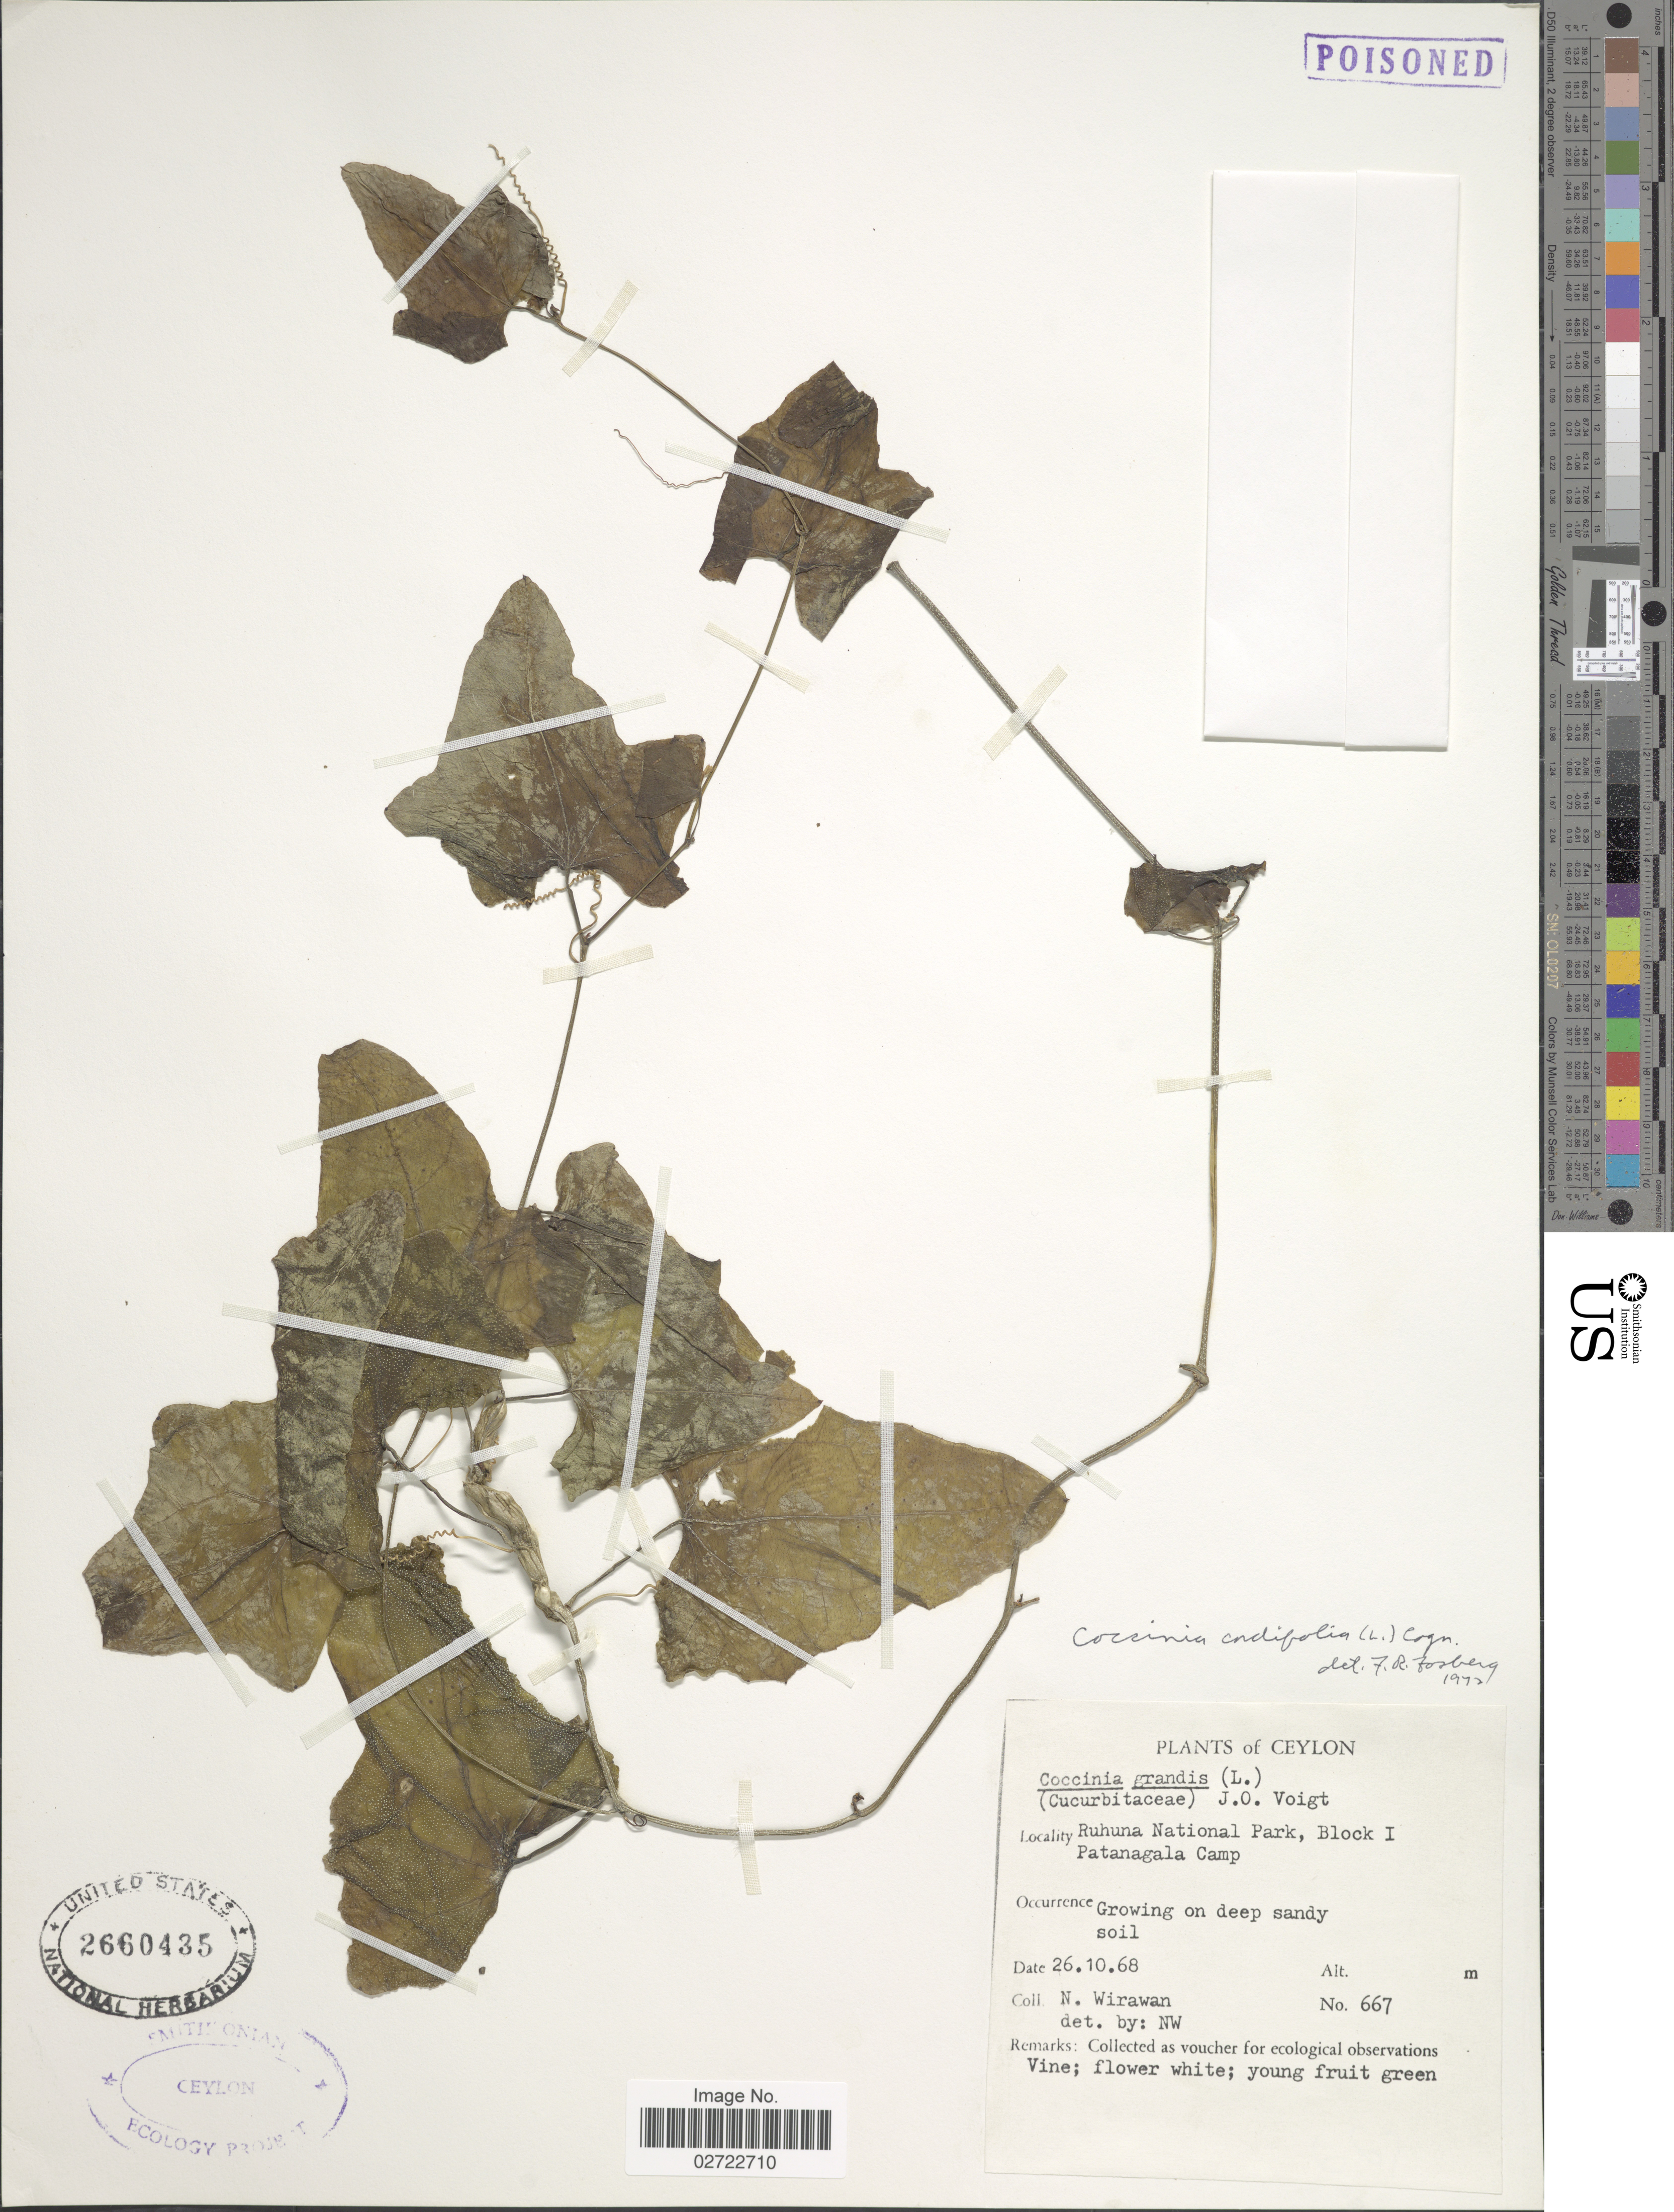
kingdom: Plantae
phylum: Tracheophyta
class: Magnoliopsida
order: Cucurbitales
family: Cucurbitaceae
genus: Coccinia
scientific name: Coccinia grandis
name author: (L.) Voigt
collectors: N. Wirawan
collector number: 667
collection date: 1968-10-26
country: Sri Lanka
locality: Ceylon, Ruhuna National Park, Block I Patanagala Camp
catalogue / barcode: US 2660435